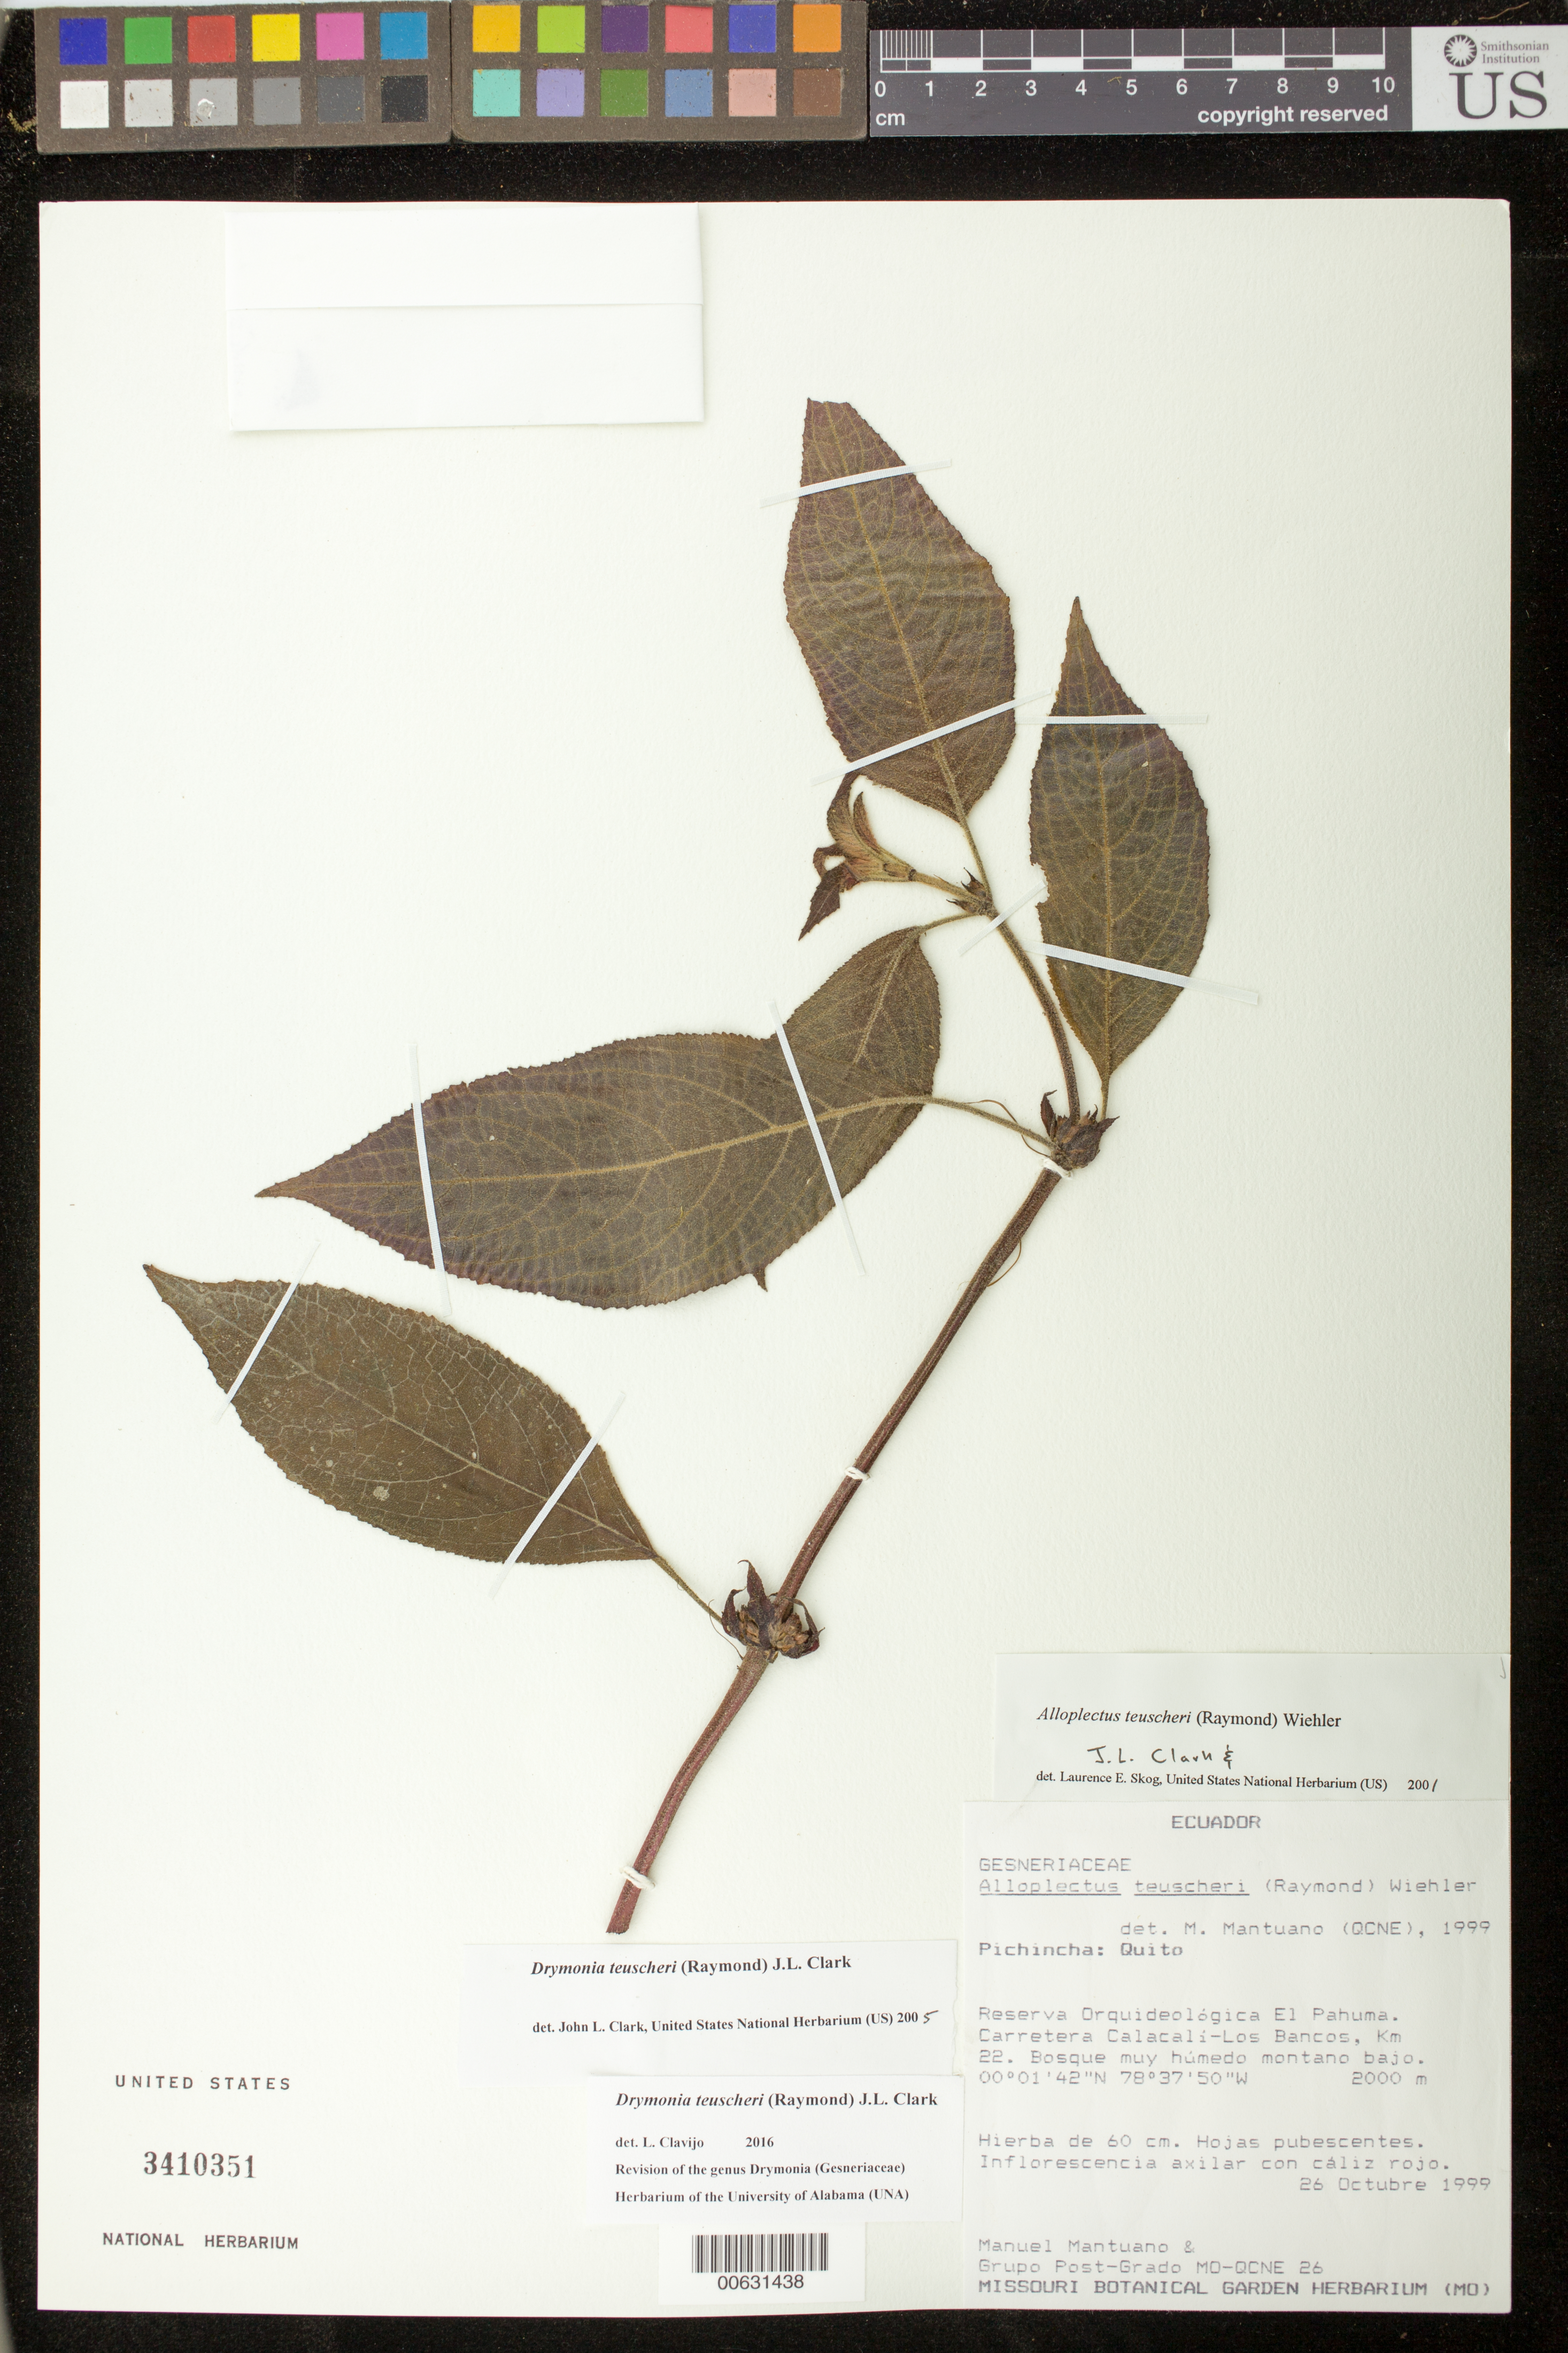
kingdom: Plantae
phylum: Tracheophyta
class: Magnoliopsida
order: Lamiales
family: Gesneriaceae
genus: Drymonia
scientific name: Drymonia teuscheri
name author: (Raymond) J.L. Clark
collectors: M. Mantuano & Grupo Post-Grado MO-QCNE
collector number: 26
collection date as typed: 26 Oct 1999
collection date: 1999-10-26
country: Ecuador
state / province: Pichincha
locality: Quito; Reserva Orquideológica El Pahuma, Carretera Calacalí - Los Bancos, km 22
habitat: Bosque húmedo montano bajo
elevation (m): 2000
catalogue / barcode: US 3410351